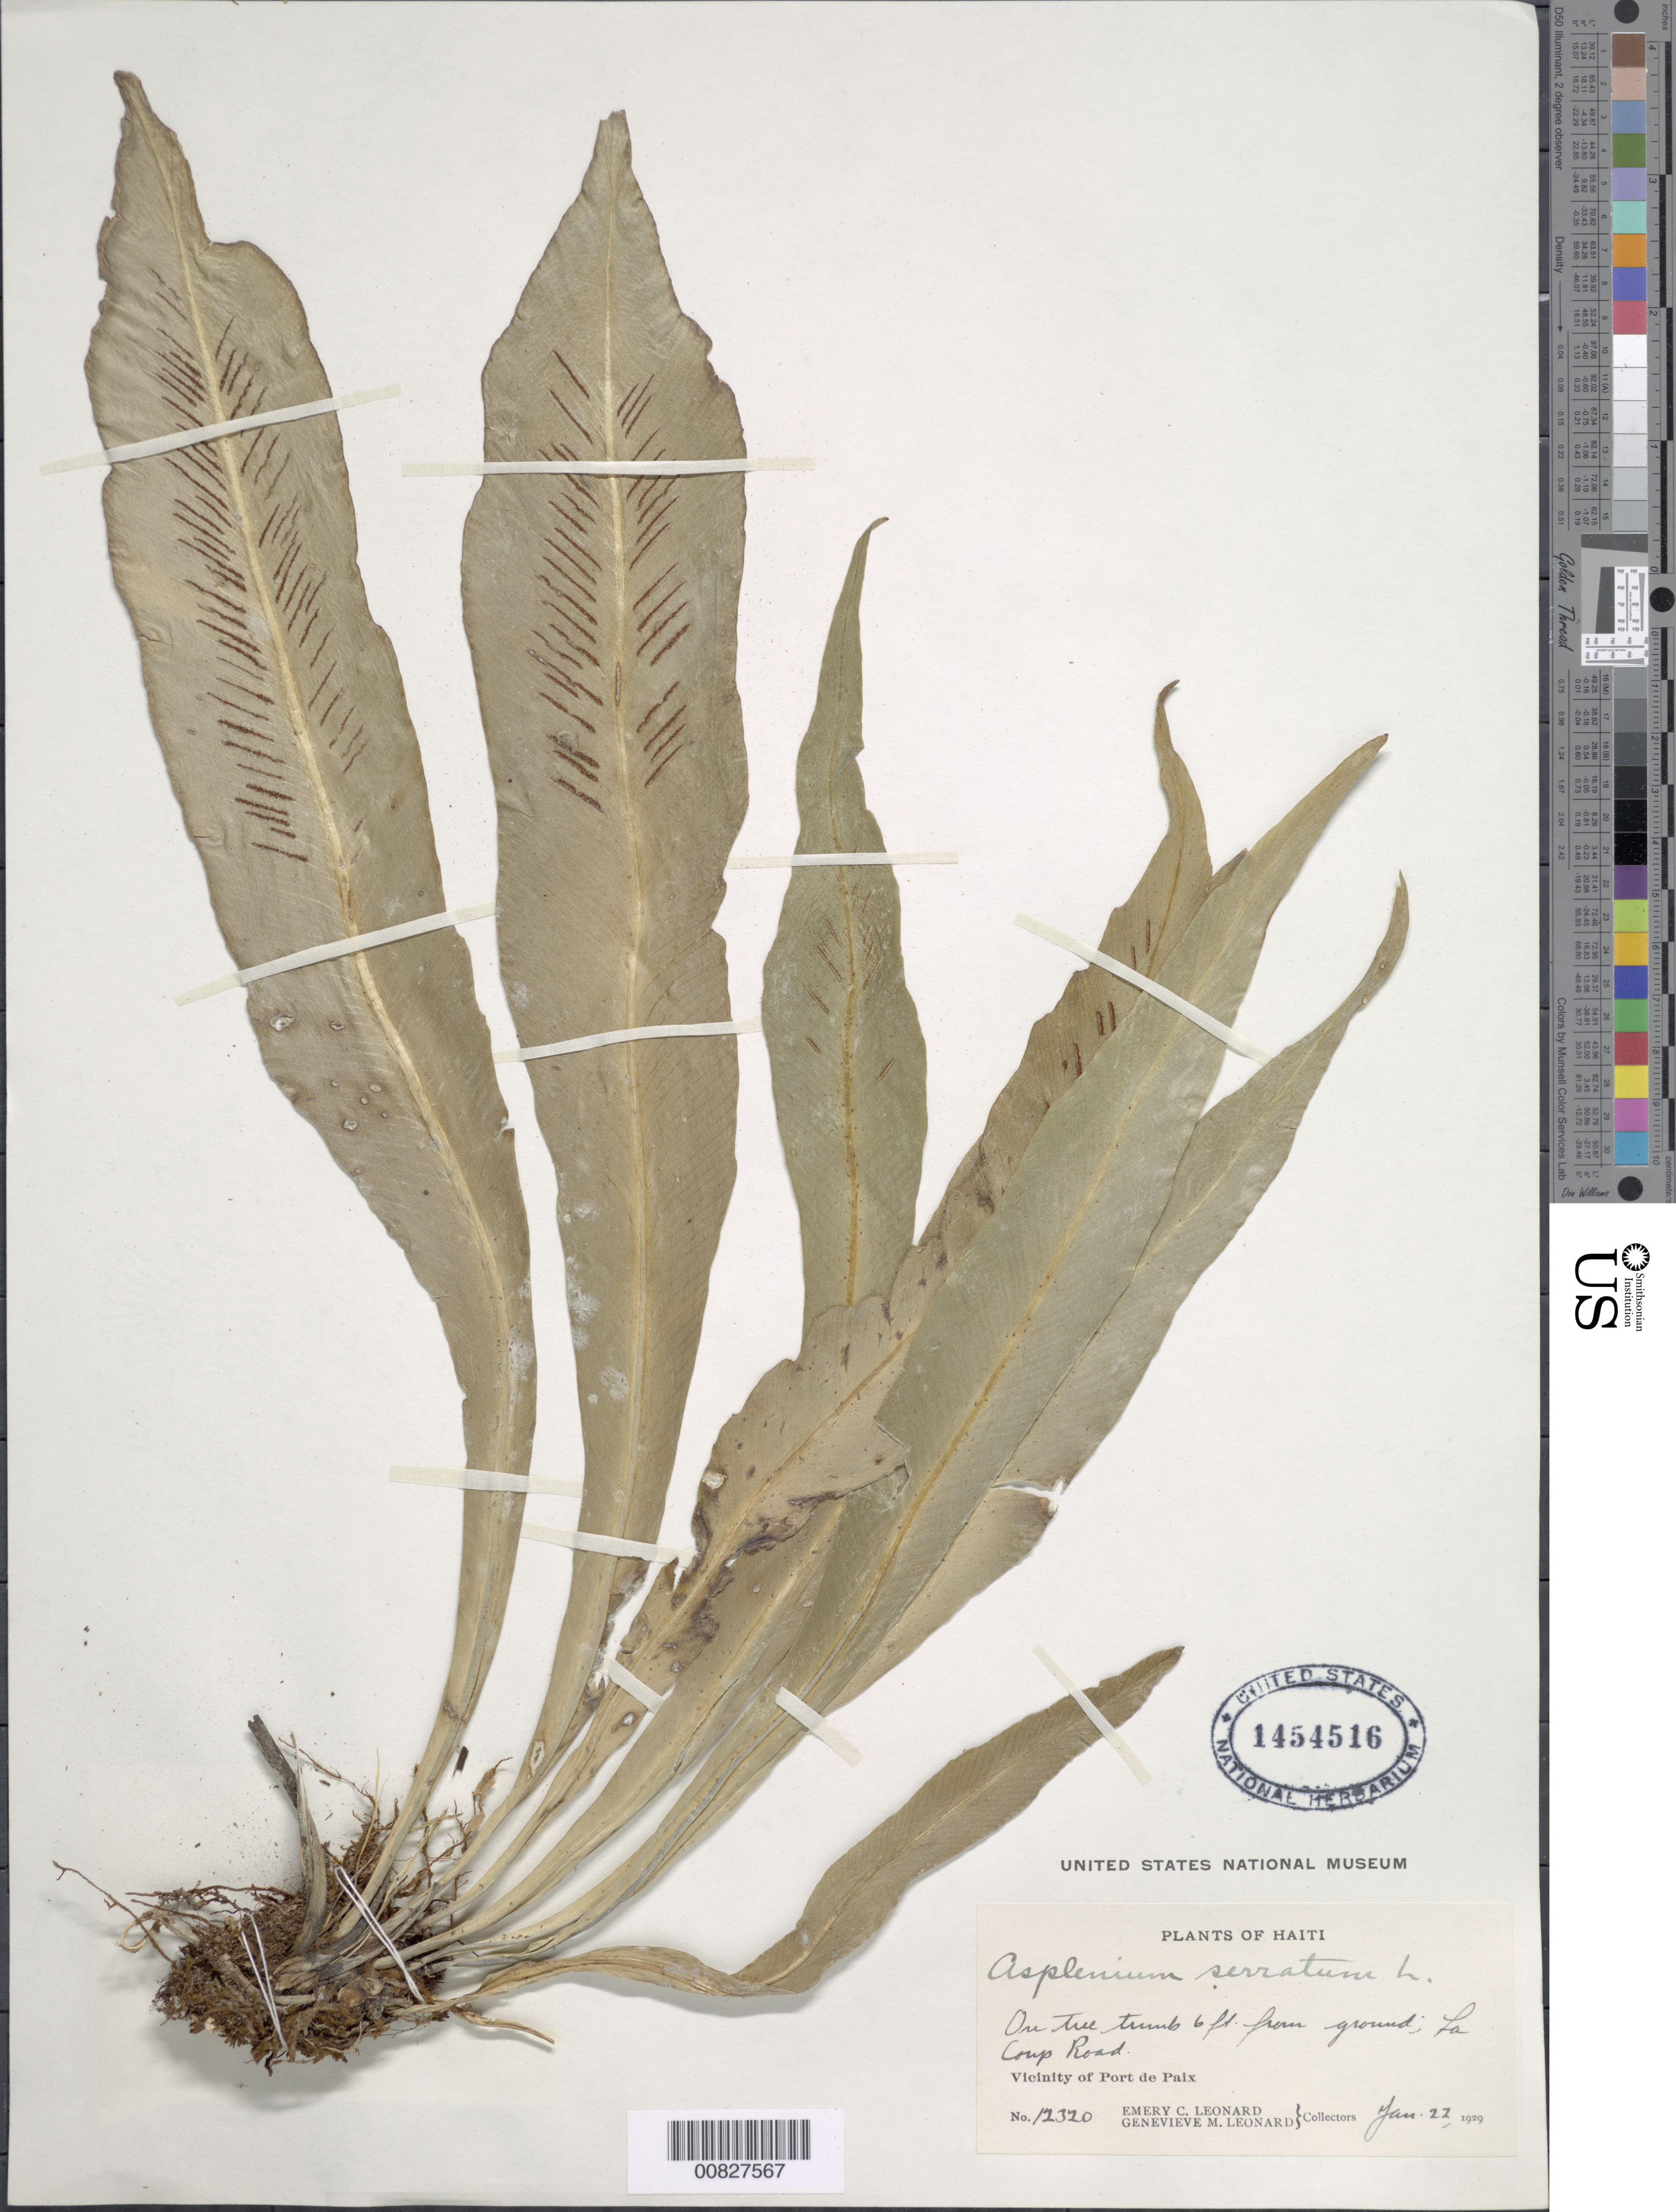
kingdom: Plantae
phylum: Tracheophyta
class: Polypodiopsida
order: Polypodiales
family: Aspleniaceae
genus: Asplenium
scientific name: Asplenium serratum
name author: L.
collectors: E. C. Leonard & G. M. Leonard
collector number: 12320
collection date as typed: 23 Jan 1929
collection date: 1929-01-23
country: Haiti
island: Hispaniola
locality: Port de Paix, La Coup Road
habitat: On tree trunk, 6 feet from ground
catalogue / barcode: US 1454516